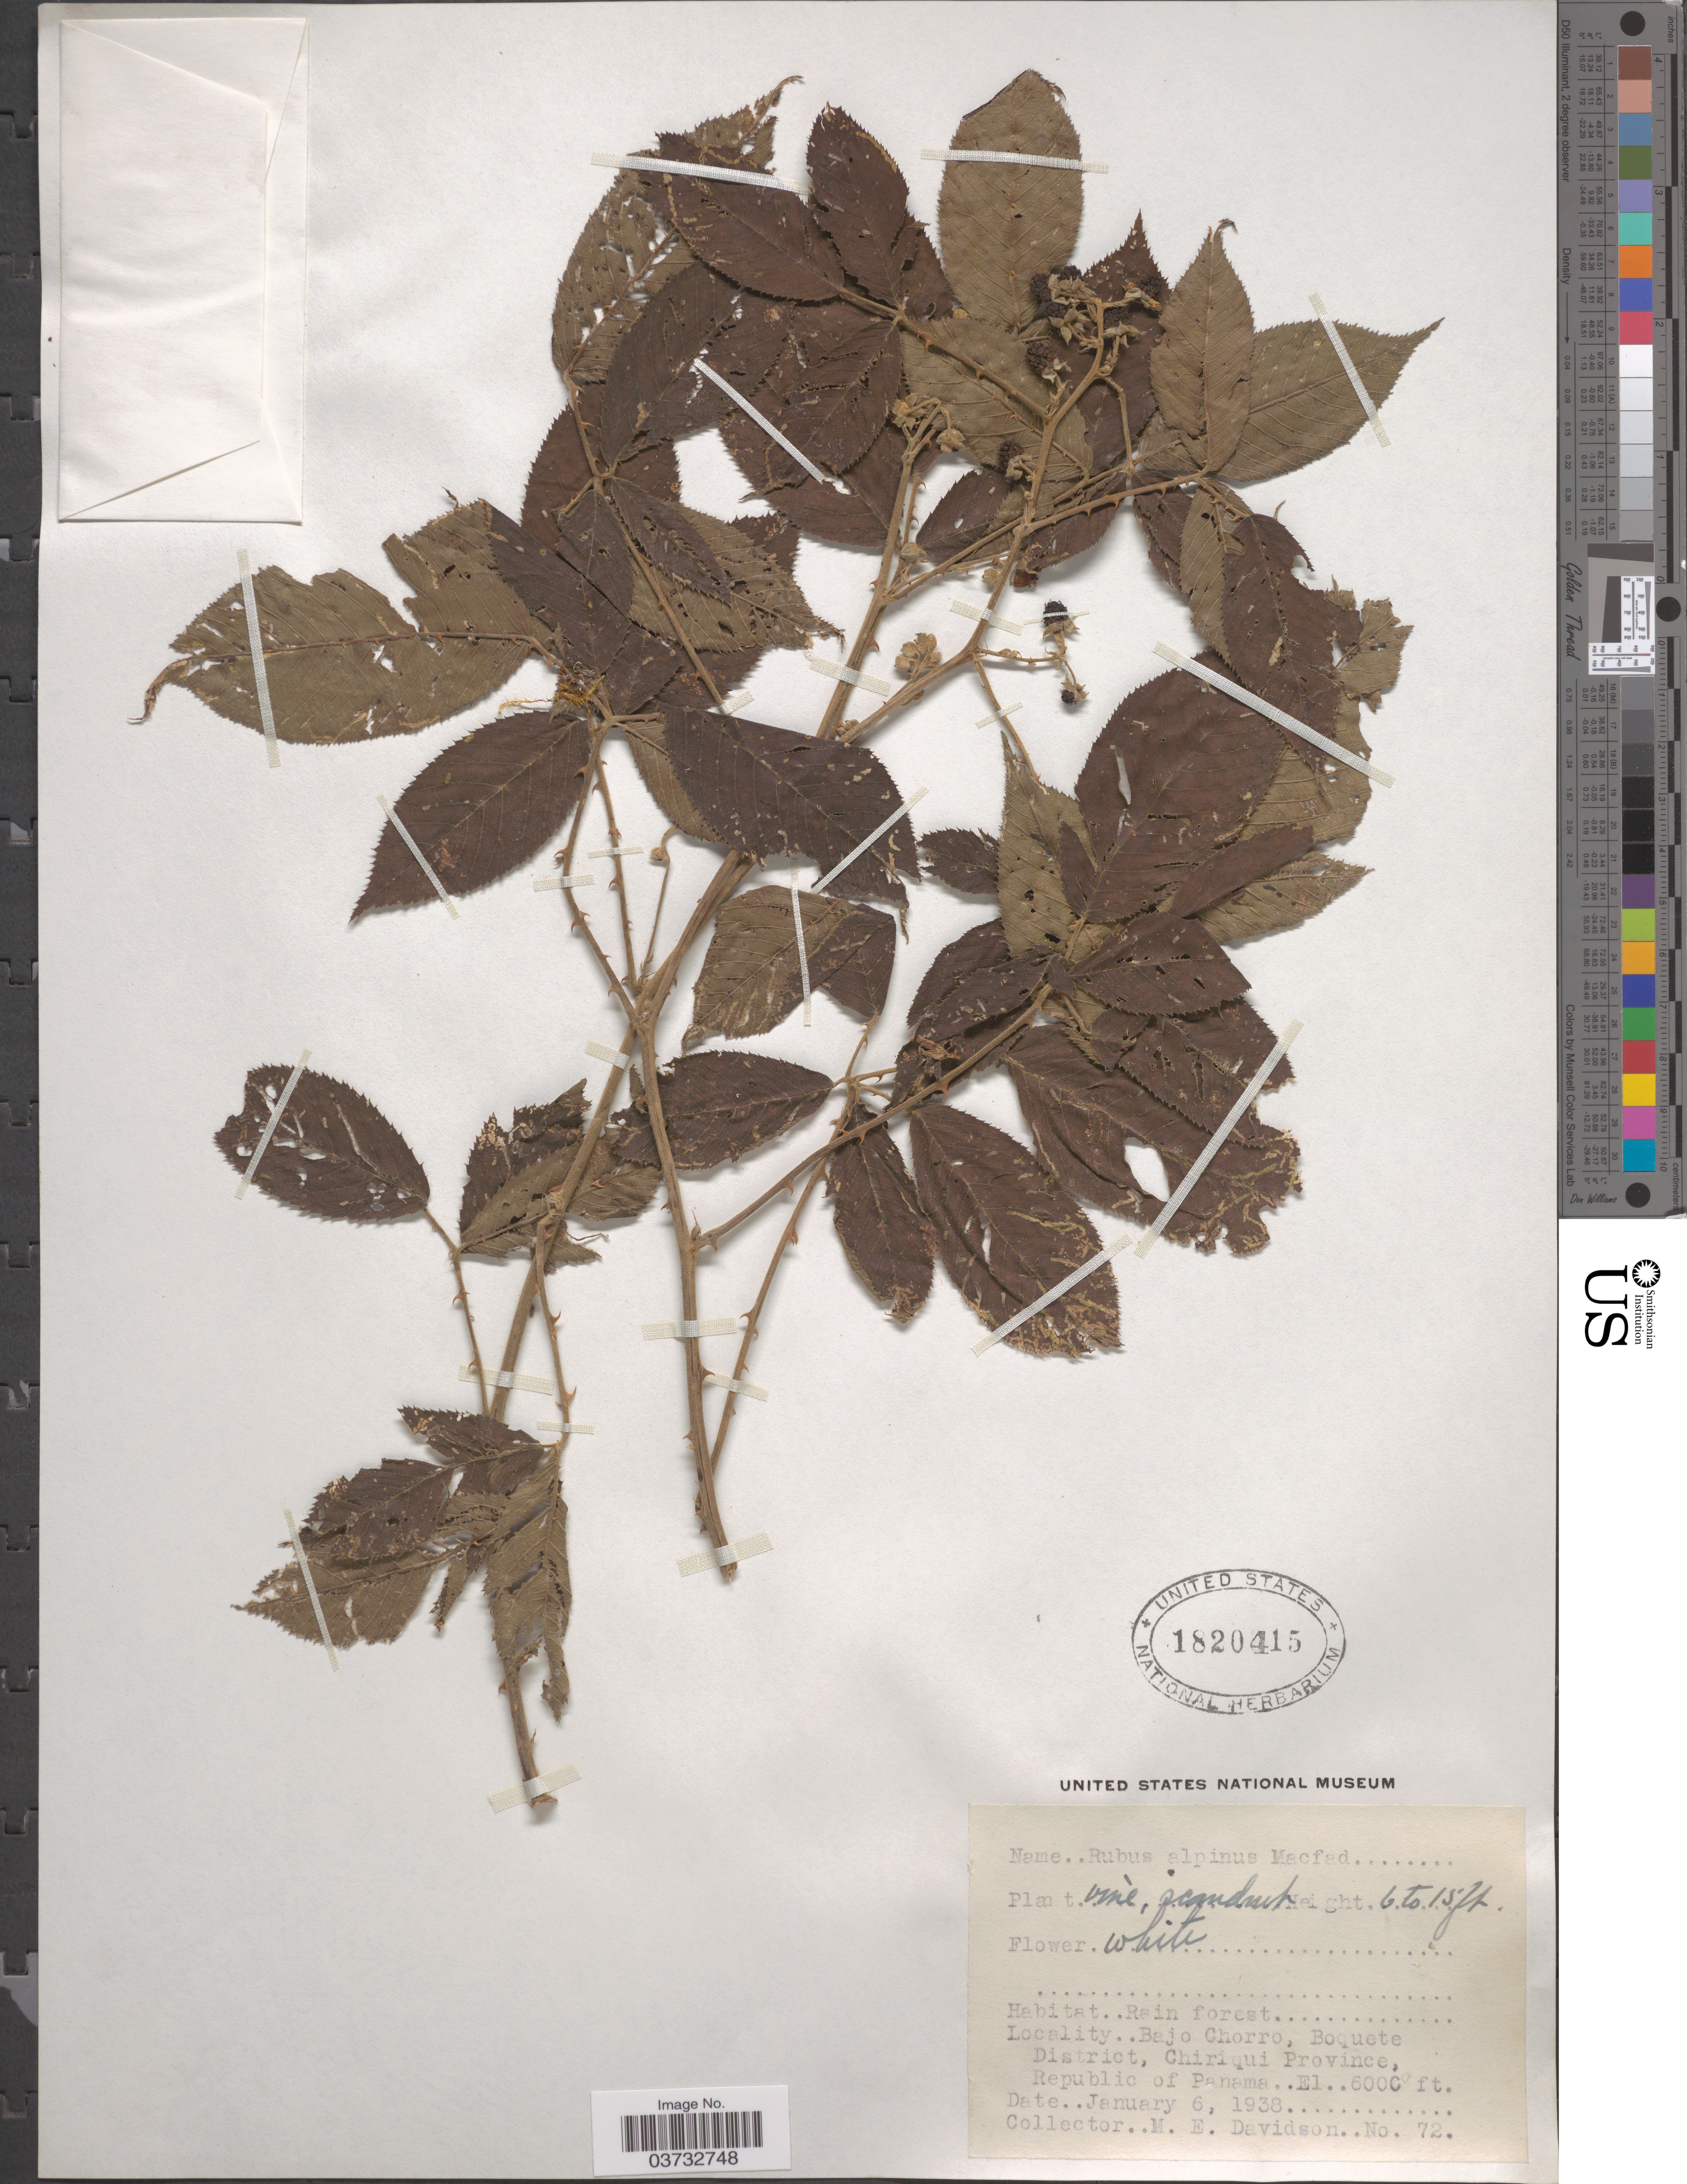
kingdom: Plantae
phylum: Tracheophyta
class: Magnoliopsida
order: Rosales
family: Rosaceae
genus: Rubus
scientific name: Rubus alpinus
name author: Macfad. ex Griseb.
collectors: M. E. Davidson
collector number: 72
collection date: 1938-01-06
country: Panama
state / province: Chiriqui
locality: Bajo Chorro, Boquete District. Republic of Panama.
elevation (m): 1829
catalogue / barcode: US 1820415